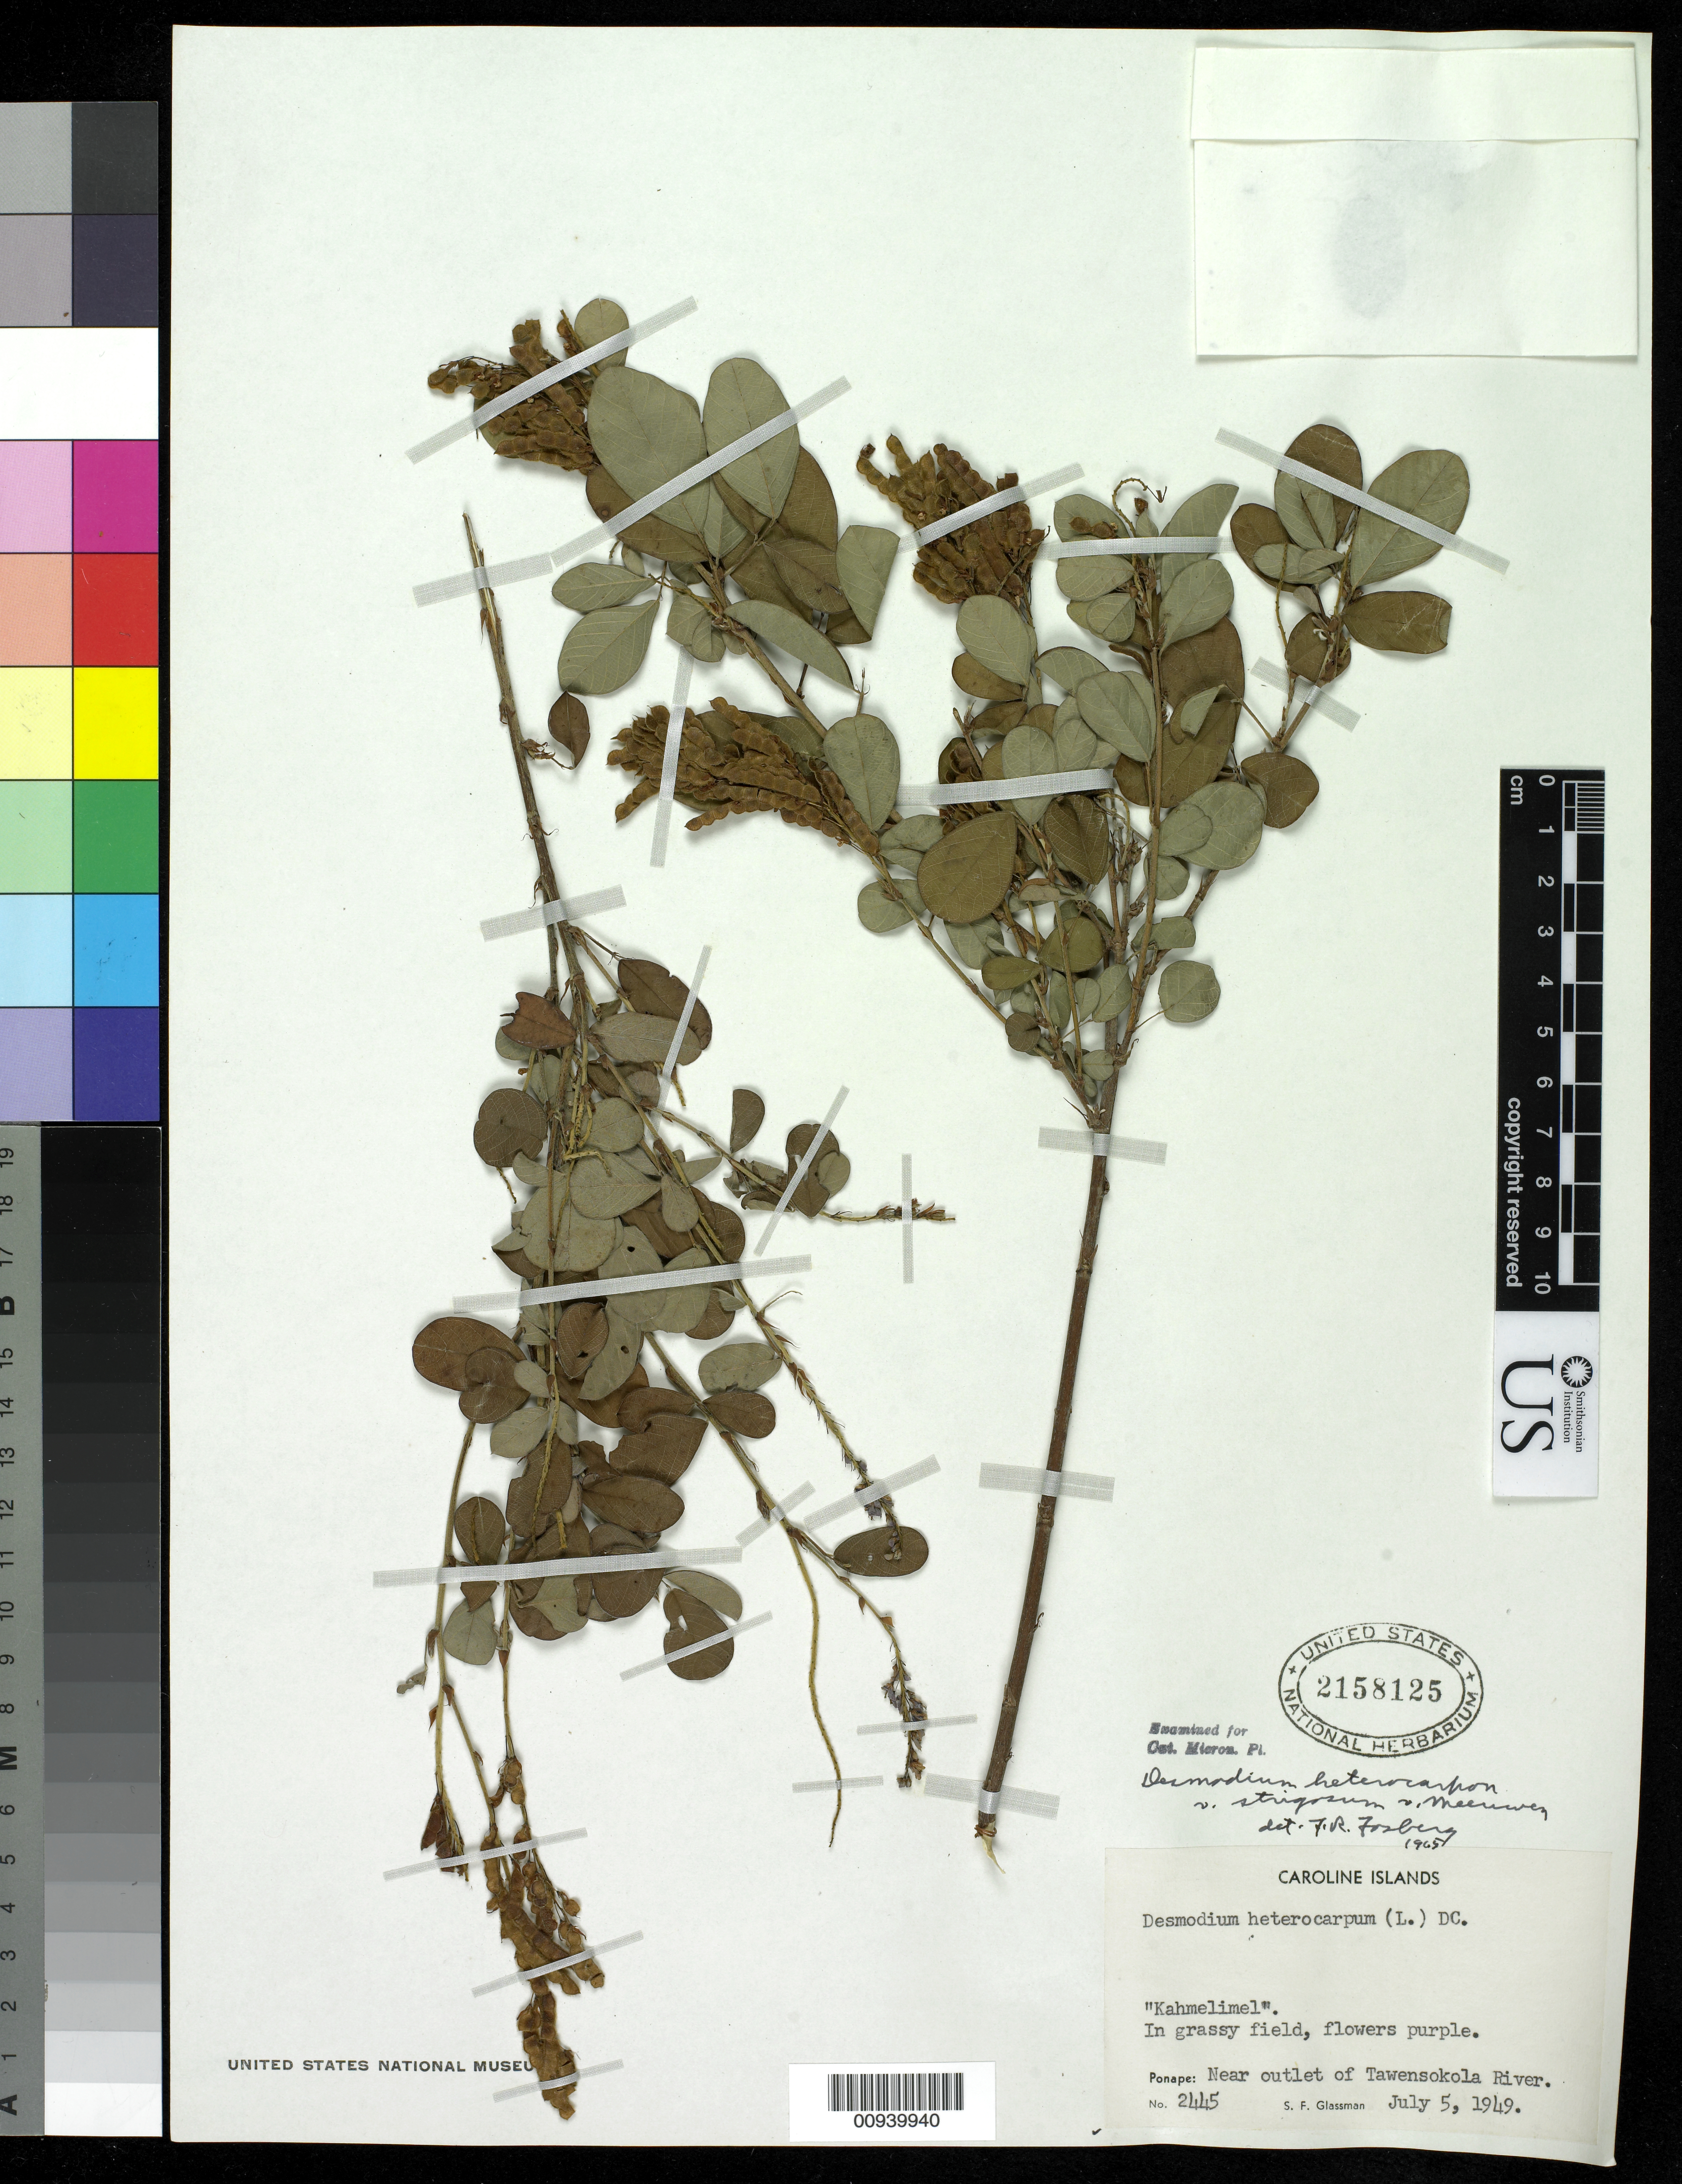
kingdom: Plantae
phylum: Tracheophyta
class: Magnoliopsida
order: Fabales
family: Fabaceae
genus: Grona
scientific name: Grona heterocarpos var. strigosa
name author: (Meeuwen) H. Ohashi & K. Ohashi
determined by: Strong, Mark T., (BOT), Smithsonian Institution - National Museum of Natural History (UNITED STATES)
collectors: S. F. Glassman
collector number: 2445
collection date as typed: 05 Jul 1949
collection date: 1949-07-05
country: Micronesia, Federated States of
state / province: Pohnpei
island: Pohnpei [Ponape]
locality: Ponape: Near outlet of Tawensokola River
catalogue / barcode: US 2158125